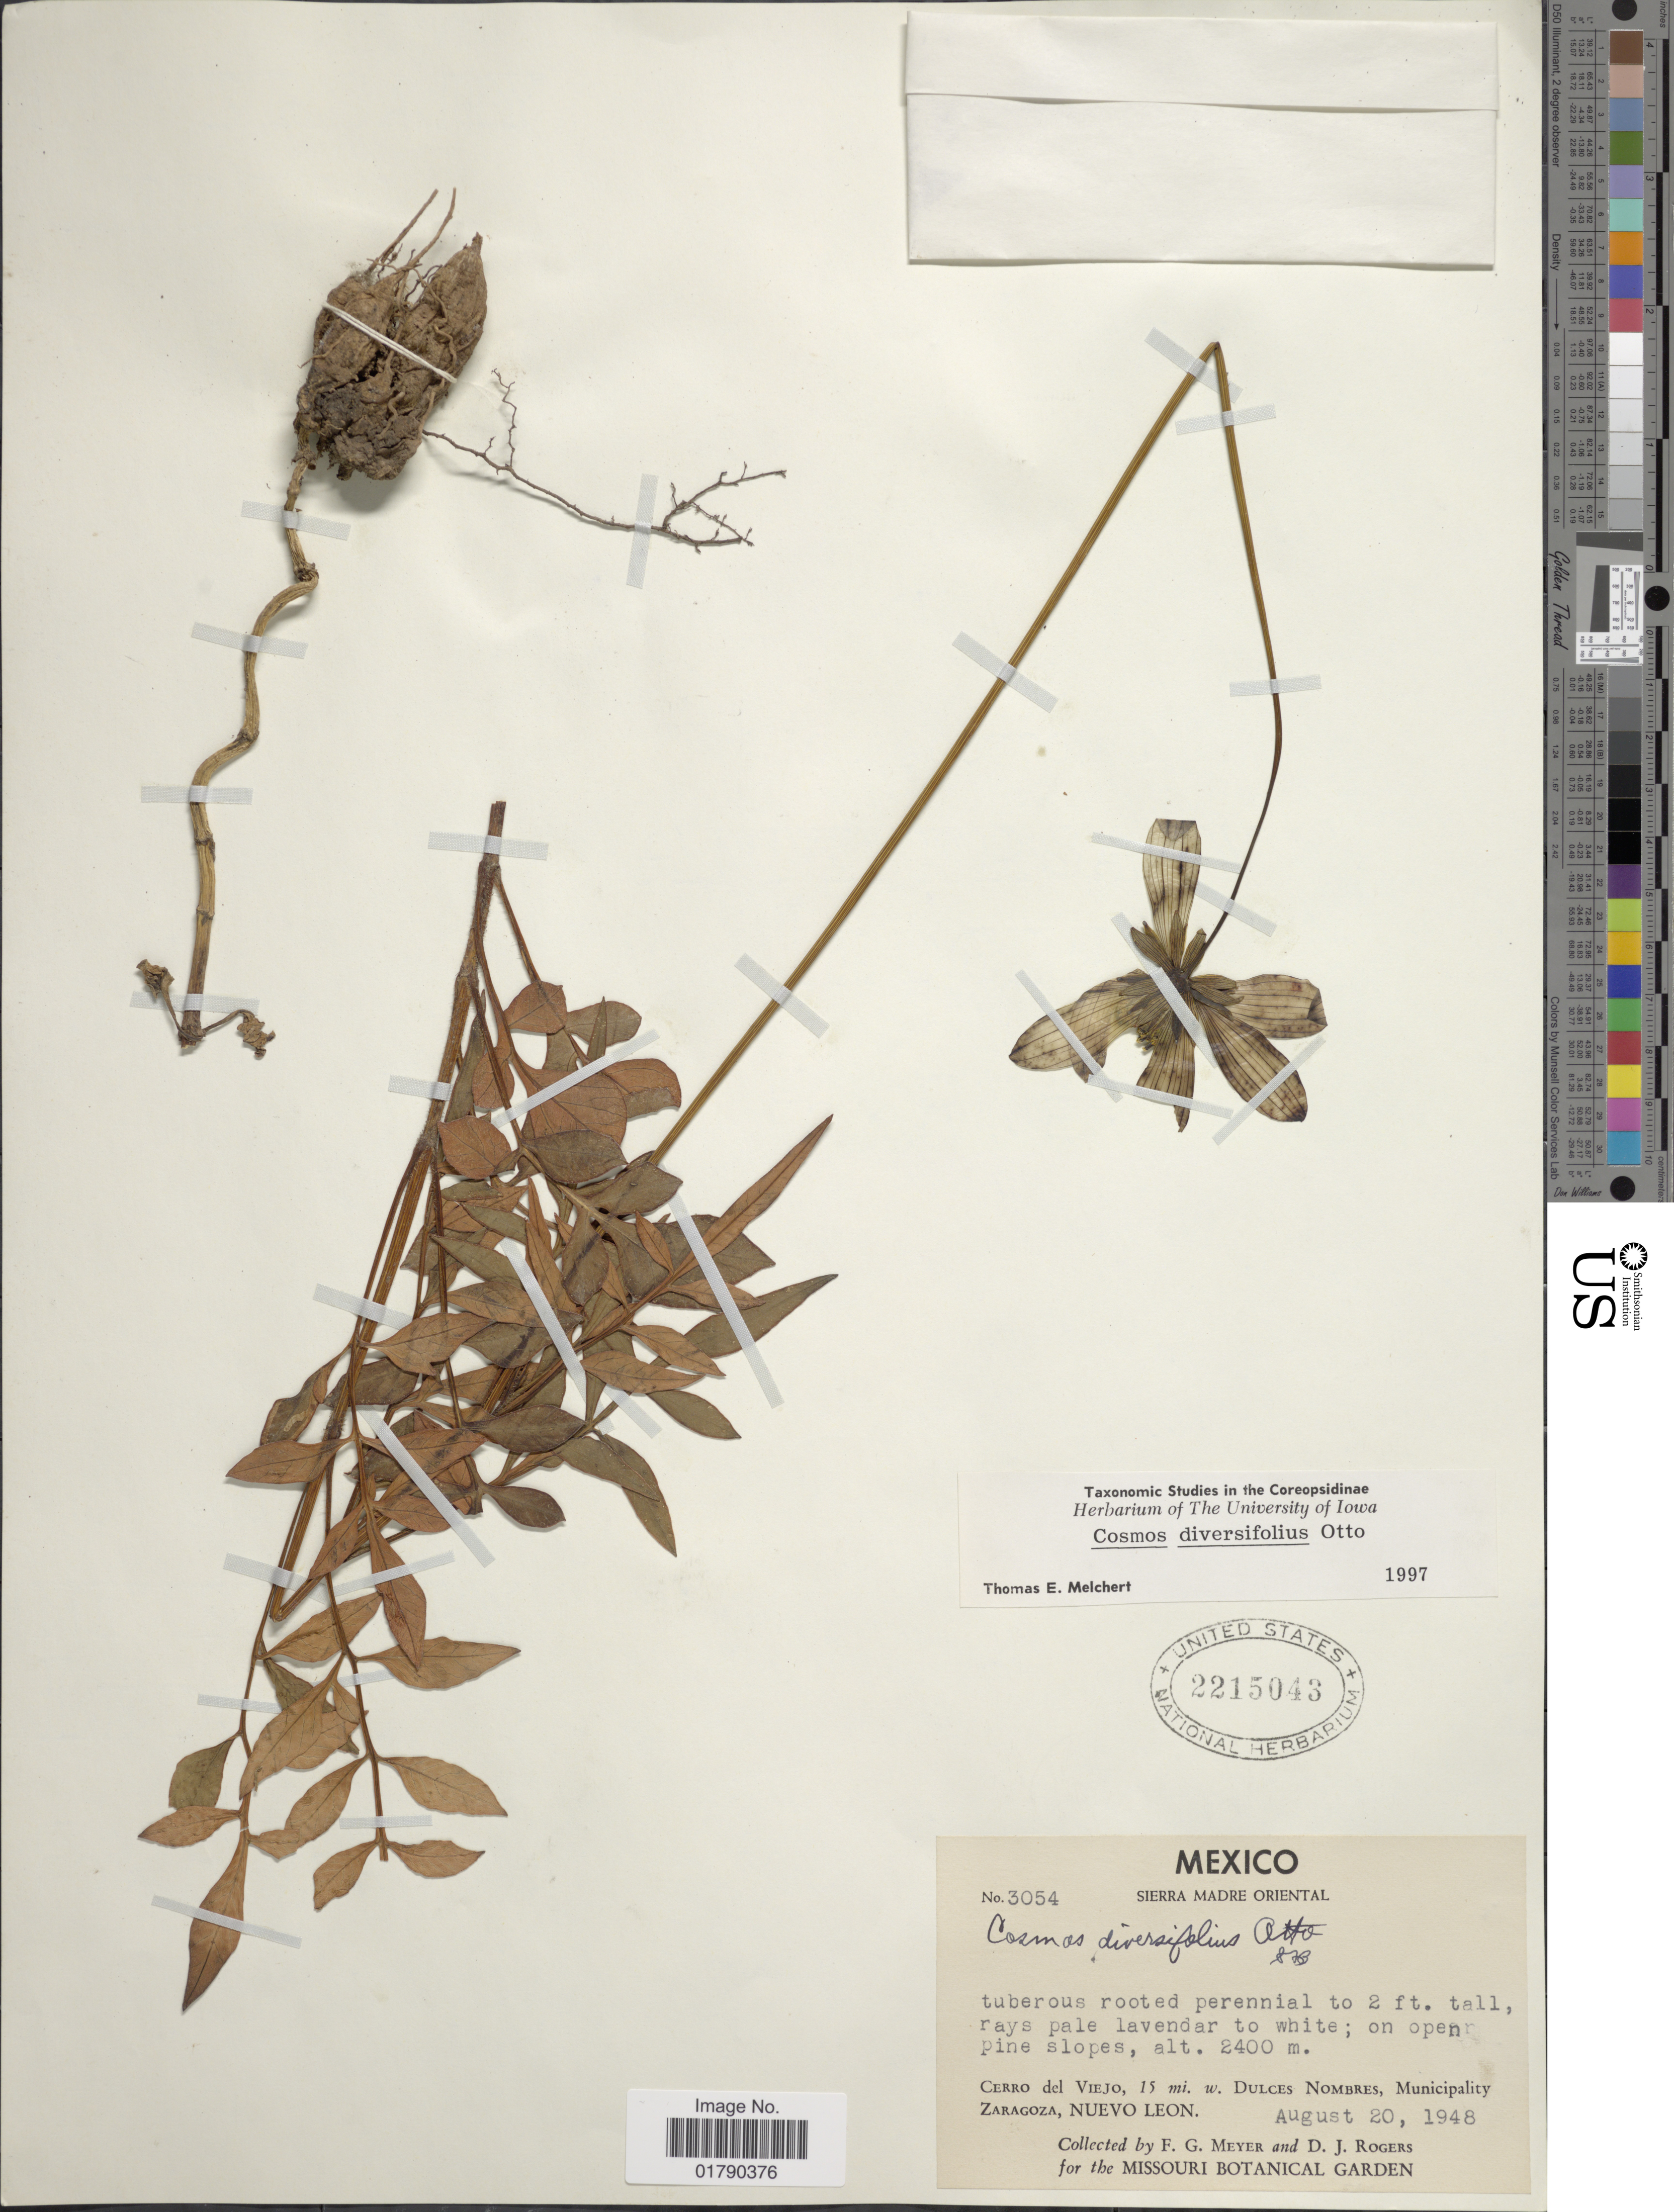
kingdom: Plantae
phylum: Tracheophyta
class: Magnoliopsida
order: Asterales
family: Asteraceae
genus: Cosmos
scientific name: Cosmos diversifolius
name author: Otto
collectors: F. G. Meyer & D. J. Rogers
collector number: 3054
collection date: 1948-08-20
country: Mexico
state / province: Nuevo León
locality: Sierra Madre Oriental, Cerro del Viejo, 15 mi w. Dulces Nombres, Municipality Zaragoza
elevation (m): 2400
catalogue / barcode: US 2215043